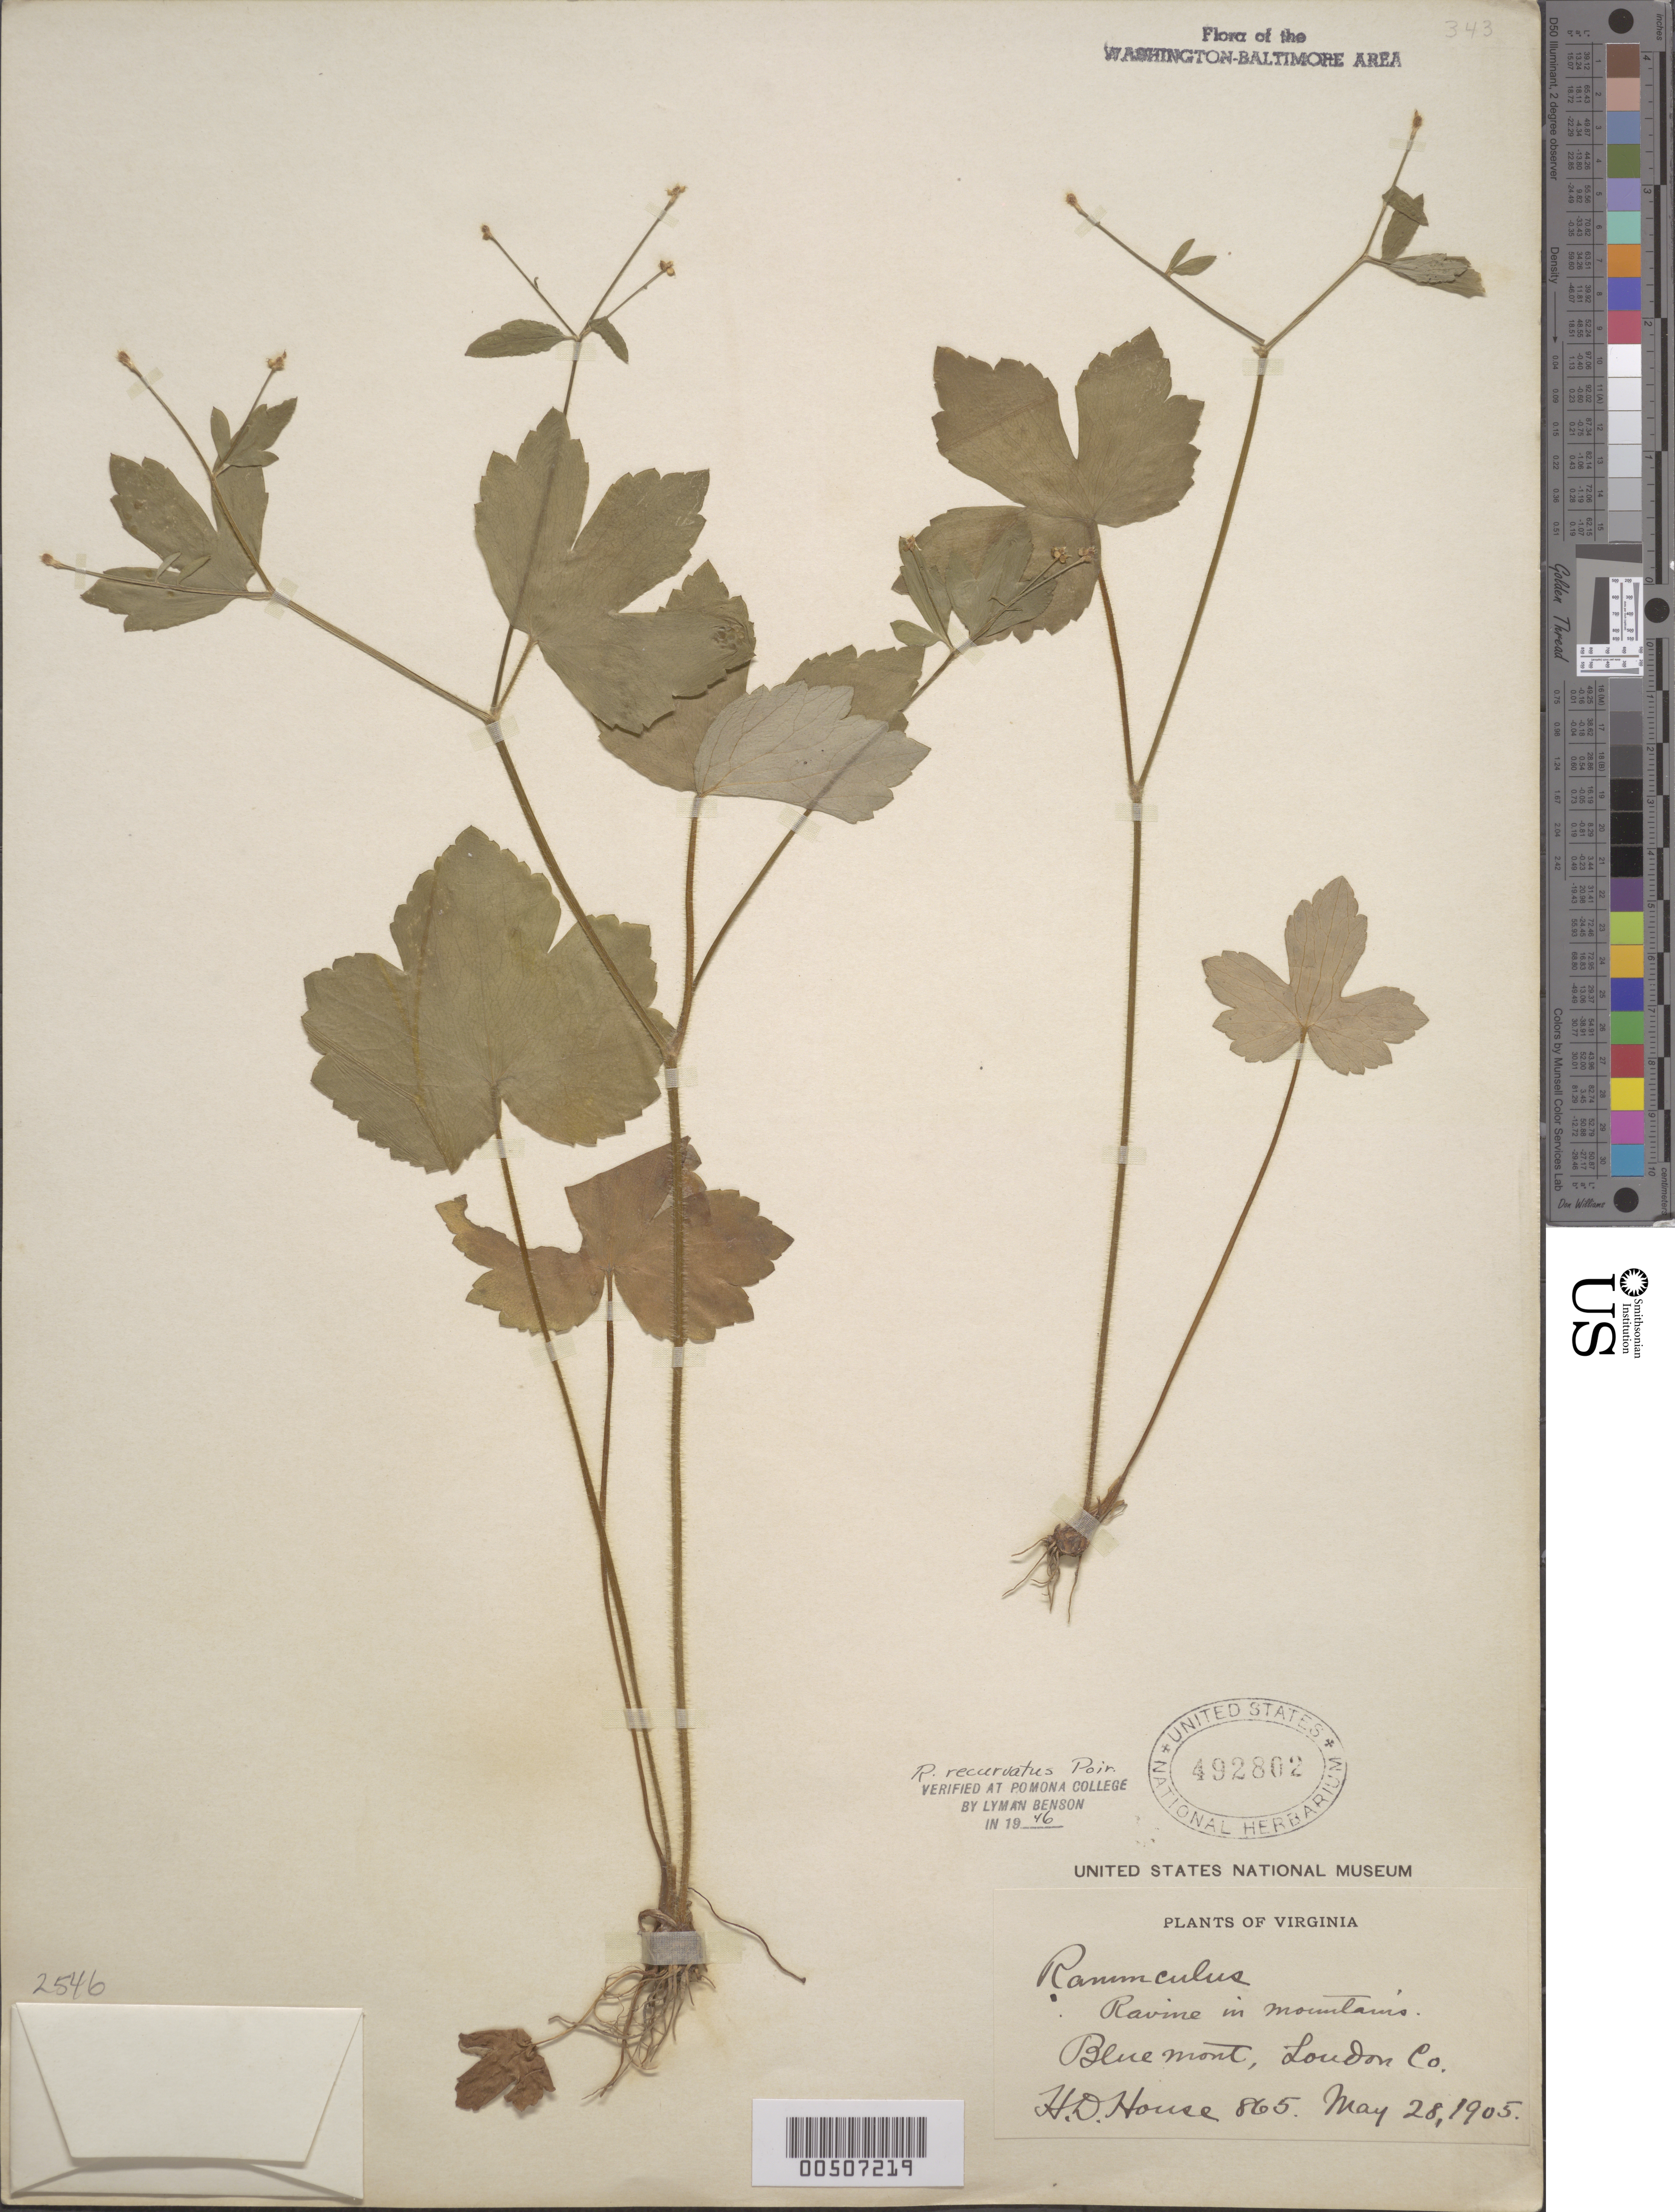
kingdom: Plantae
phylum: Tracheophyta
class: Magnoliopsida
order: Ranunculales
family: Ranunculaceae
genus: Ranunculus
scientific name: Ranunculus recurvatus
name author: Poir.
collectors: H. D. House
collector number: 865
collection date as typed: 28 May 1905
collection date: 1905-05-28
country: United States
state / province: Virginia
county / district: Loudoun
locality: Bluemont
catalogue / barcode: US 492802